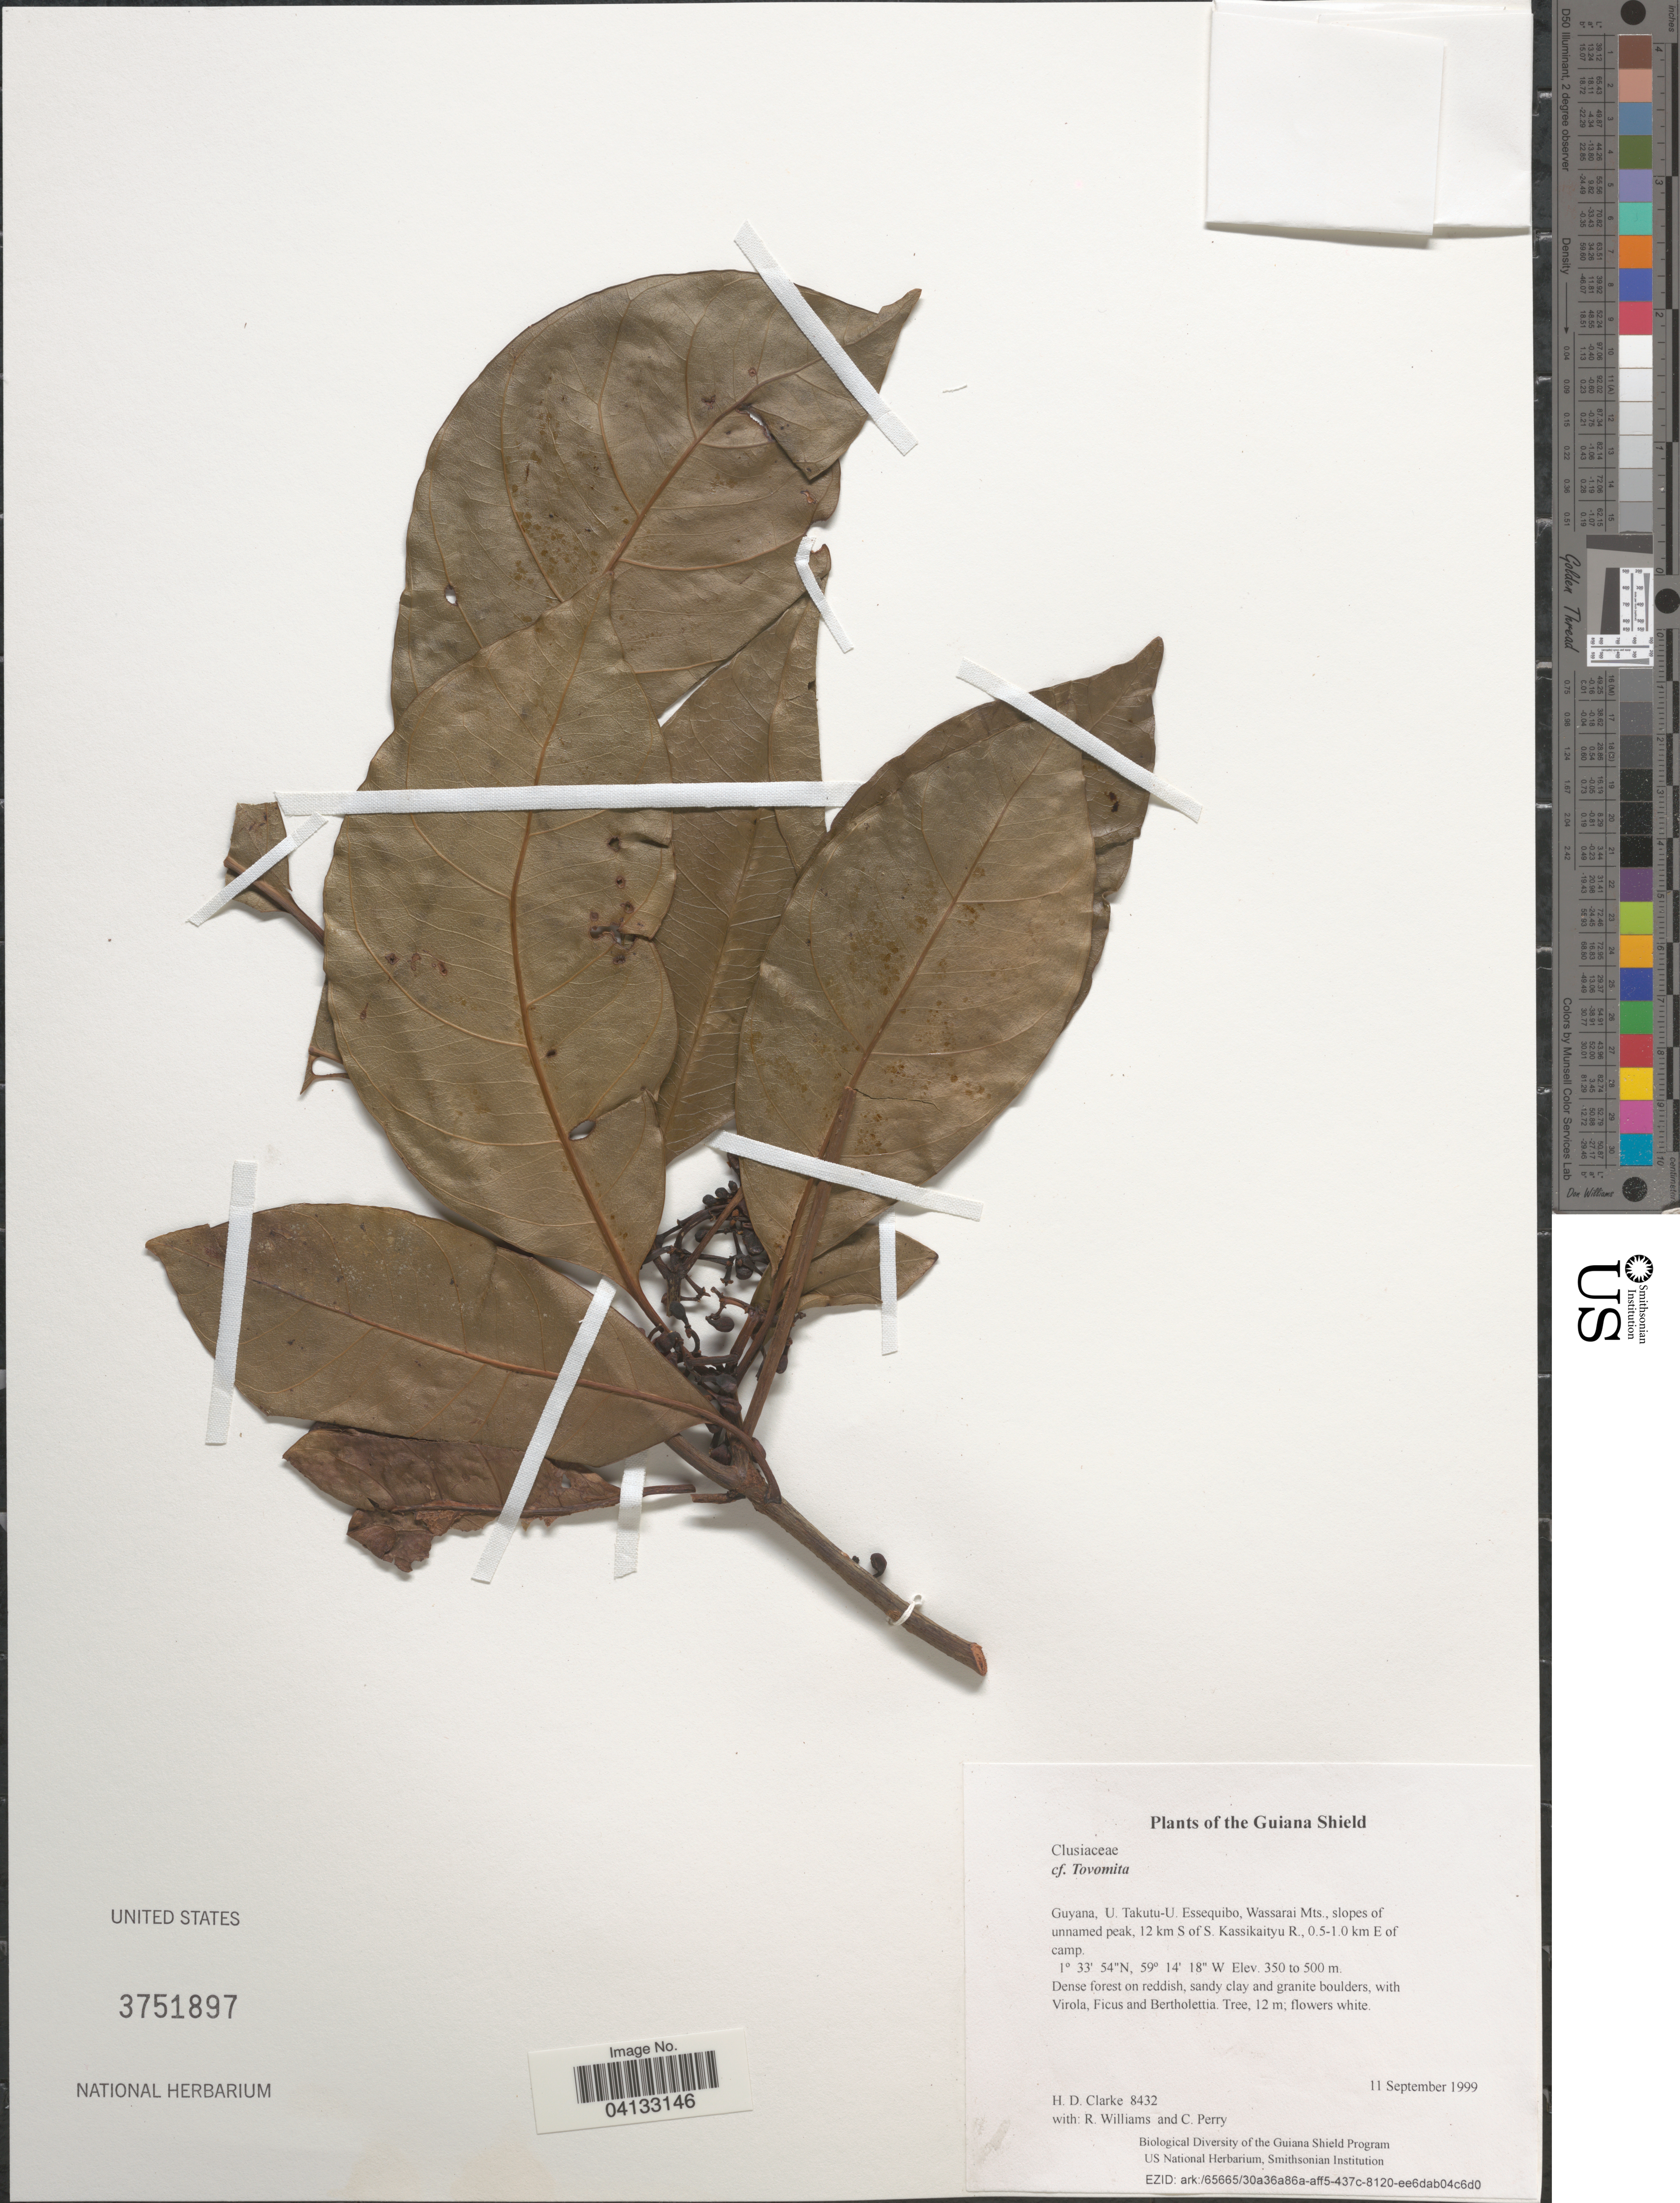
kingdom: Plantae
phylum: Tracheophyta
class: Magnoliopsida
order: Malpighiales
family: Clusiaceae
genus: Tovomita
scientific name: Tovomita sp.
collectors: H. D. Clarke, R. Williams & C. Perry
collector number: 8432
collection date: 1999-09-11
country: Guyana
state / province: U. Takutu-U. Essequibo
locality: Guiana Shield. Wassarai Mts., slopes of unnamed peak, 12 km S of S. Kassikaityu R., 0.5-1.0 km E of camp.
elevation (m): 350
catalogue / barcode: US 3751897